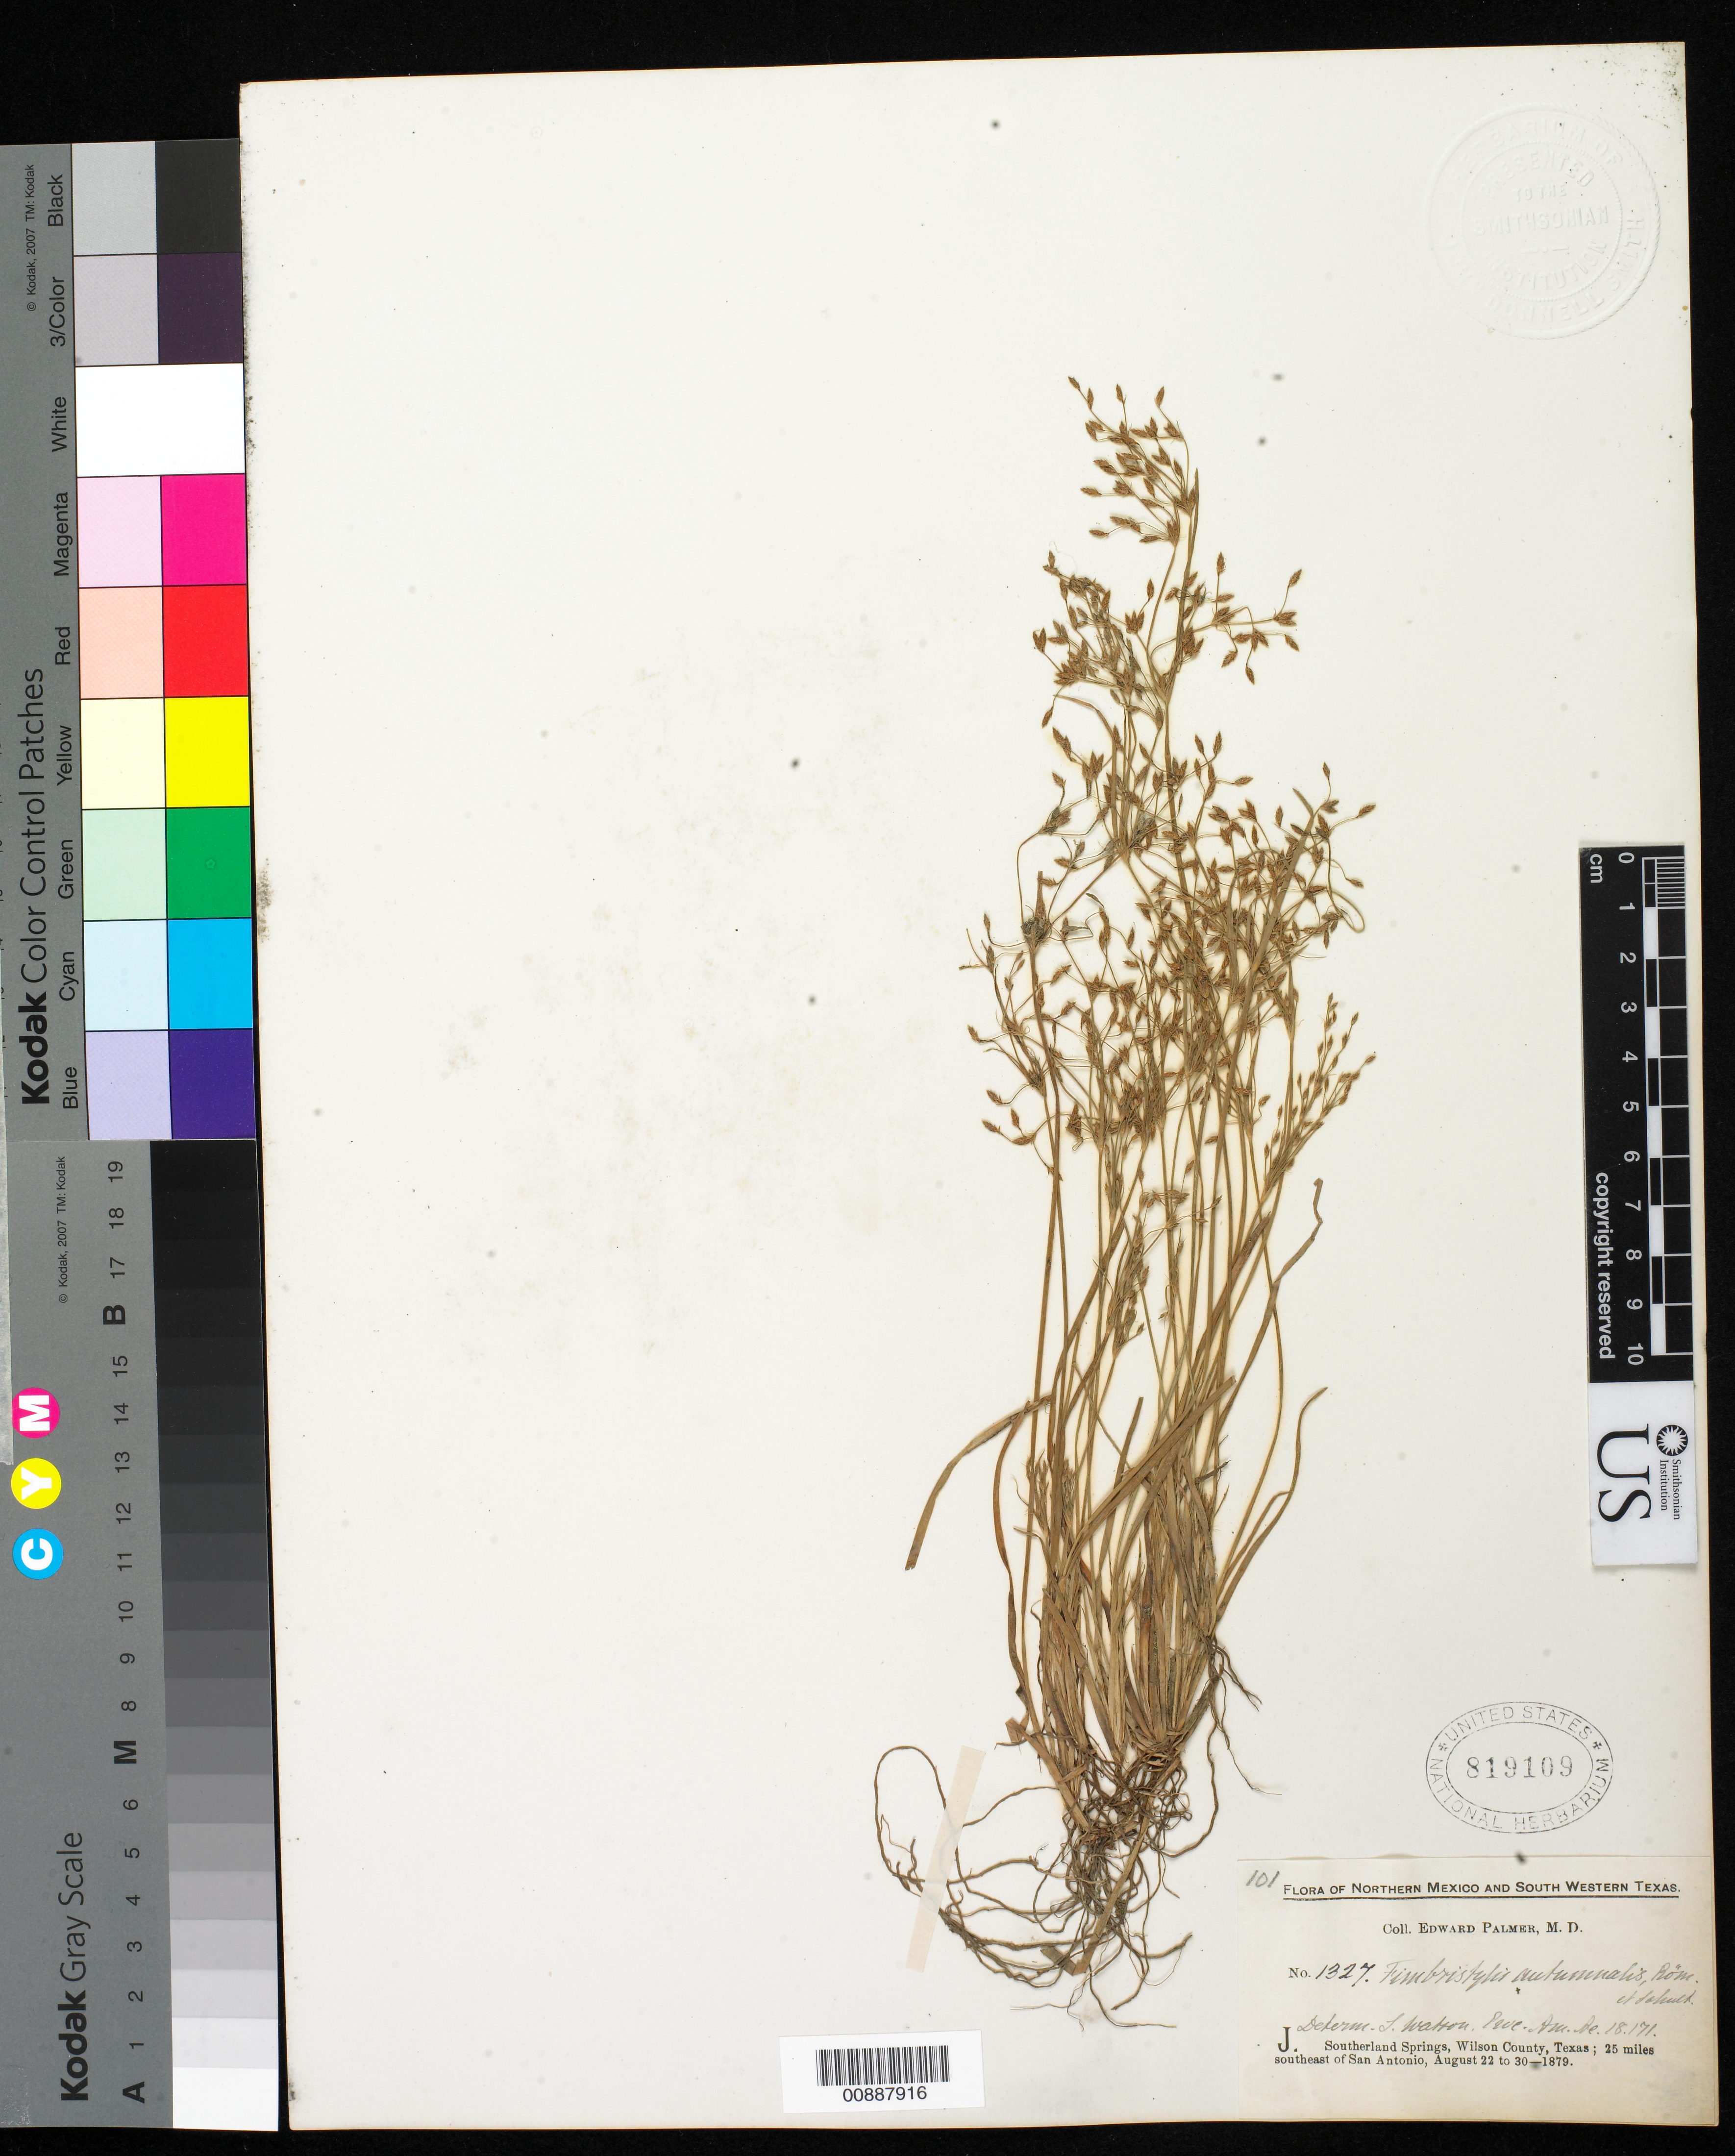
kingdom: Plantae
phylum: Tracheophyta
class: Liliopsida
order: Poales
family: Cyperaceae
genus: Fimbristylis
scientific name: Fimbristylis autumnalis (L.) Roem. & Schult.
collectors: E. Palmer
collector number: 1327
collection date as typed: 22 Aug 1879 to 30 Aug 1879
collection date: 1879-08-22/1879-08-30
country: United States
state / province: Texas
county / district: Wilson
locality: J. Southerland Springs, Wilson County, Texas; 25 miles southeast of San Antonio.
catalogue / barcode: US 819109